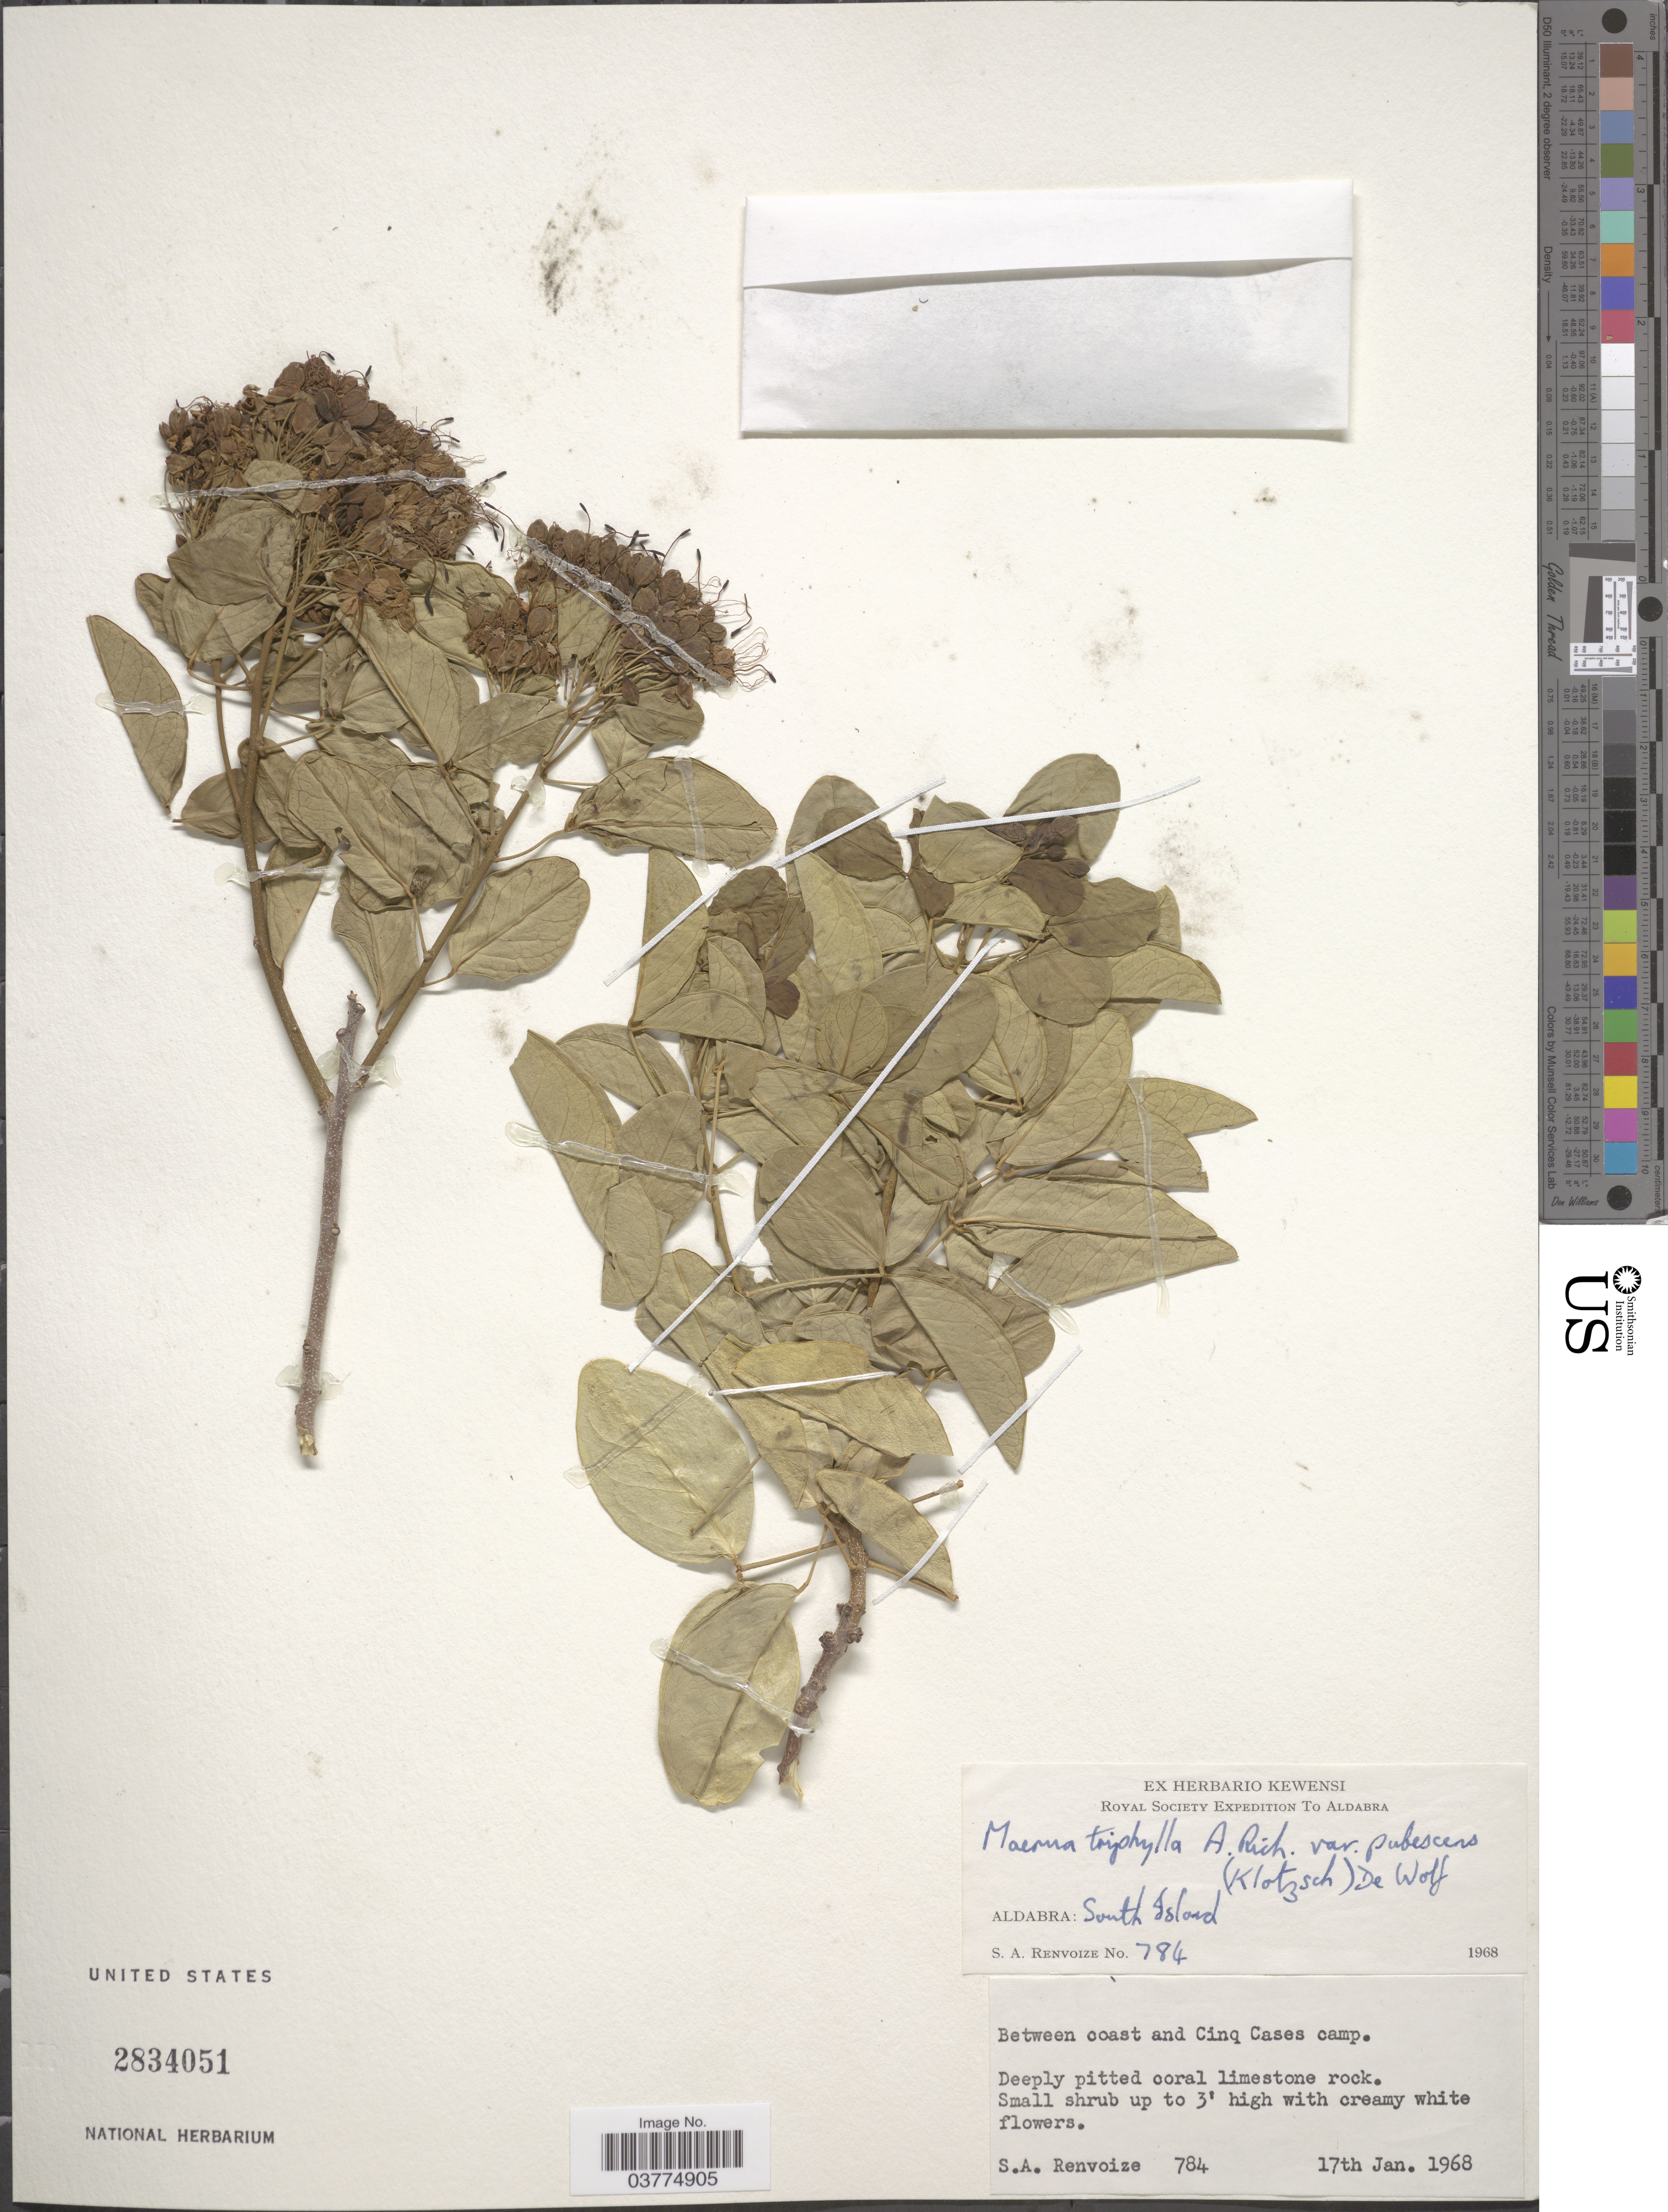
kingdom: Plantae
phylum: Tracheophyta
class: Magnoliopsida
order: Brassicales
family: Capparaceae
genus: Maerua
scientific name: Maerua triphylla var. pubescens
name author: (Klotzsch) DeWolf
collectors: S. A. Renvoize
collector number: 784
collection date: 1968-01-17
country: Seychelles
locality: Aldabra: South Island. Between coast and Cinq Cases camp.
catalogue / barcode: US 2834051